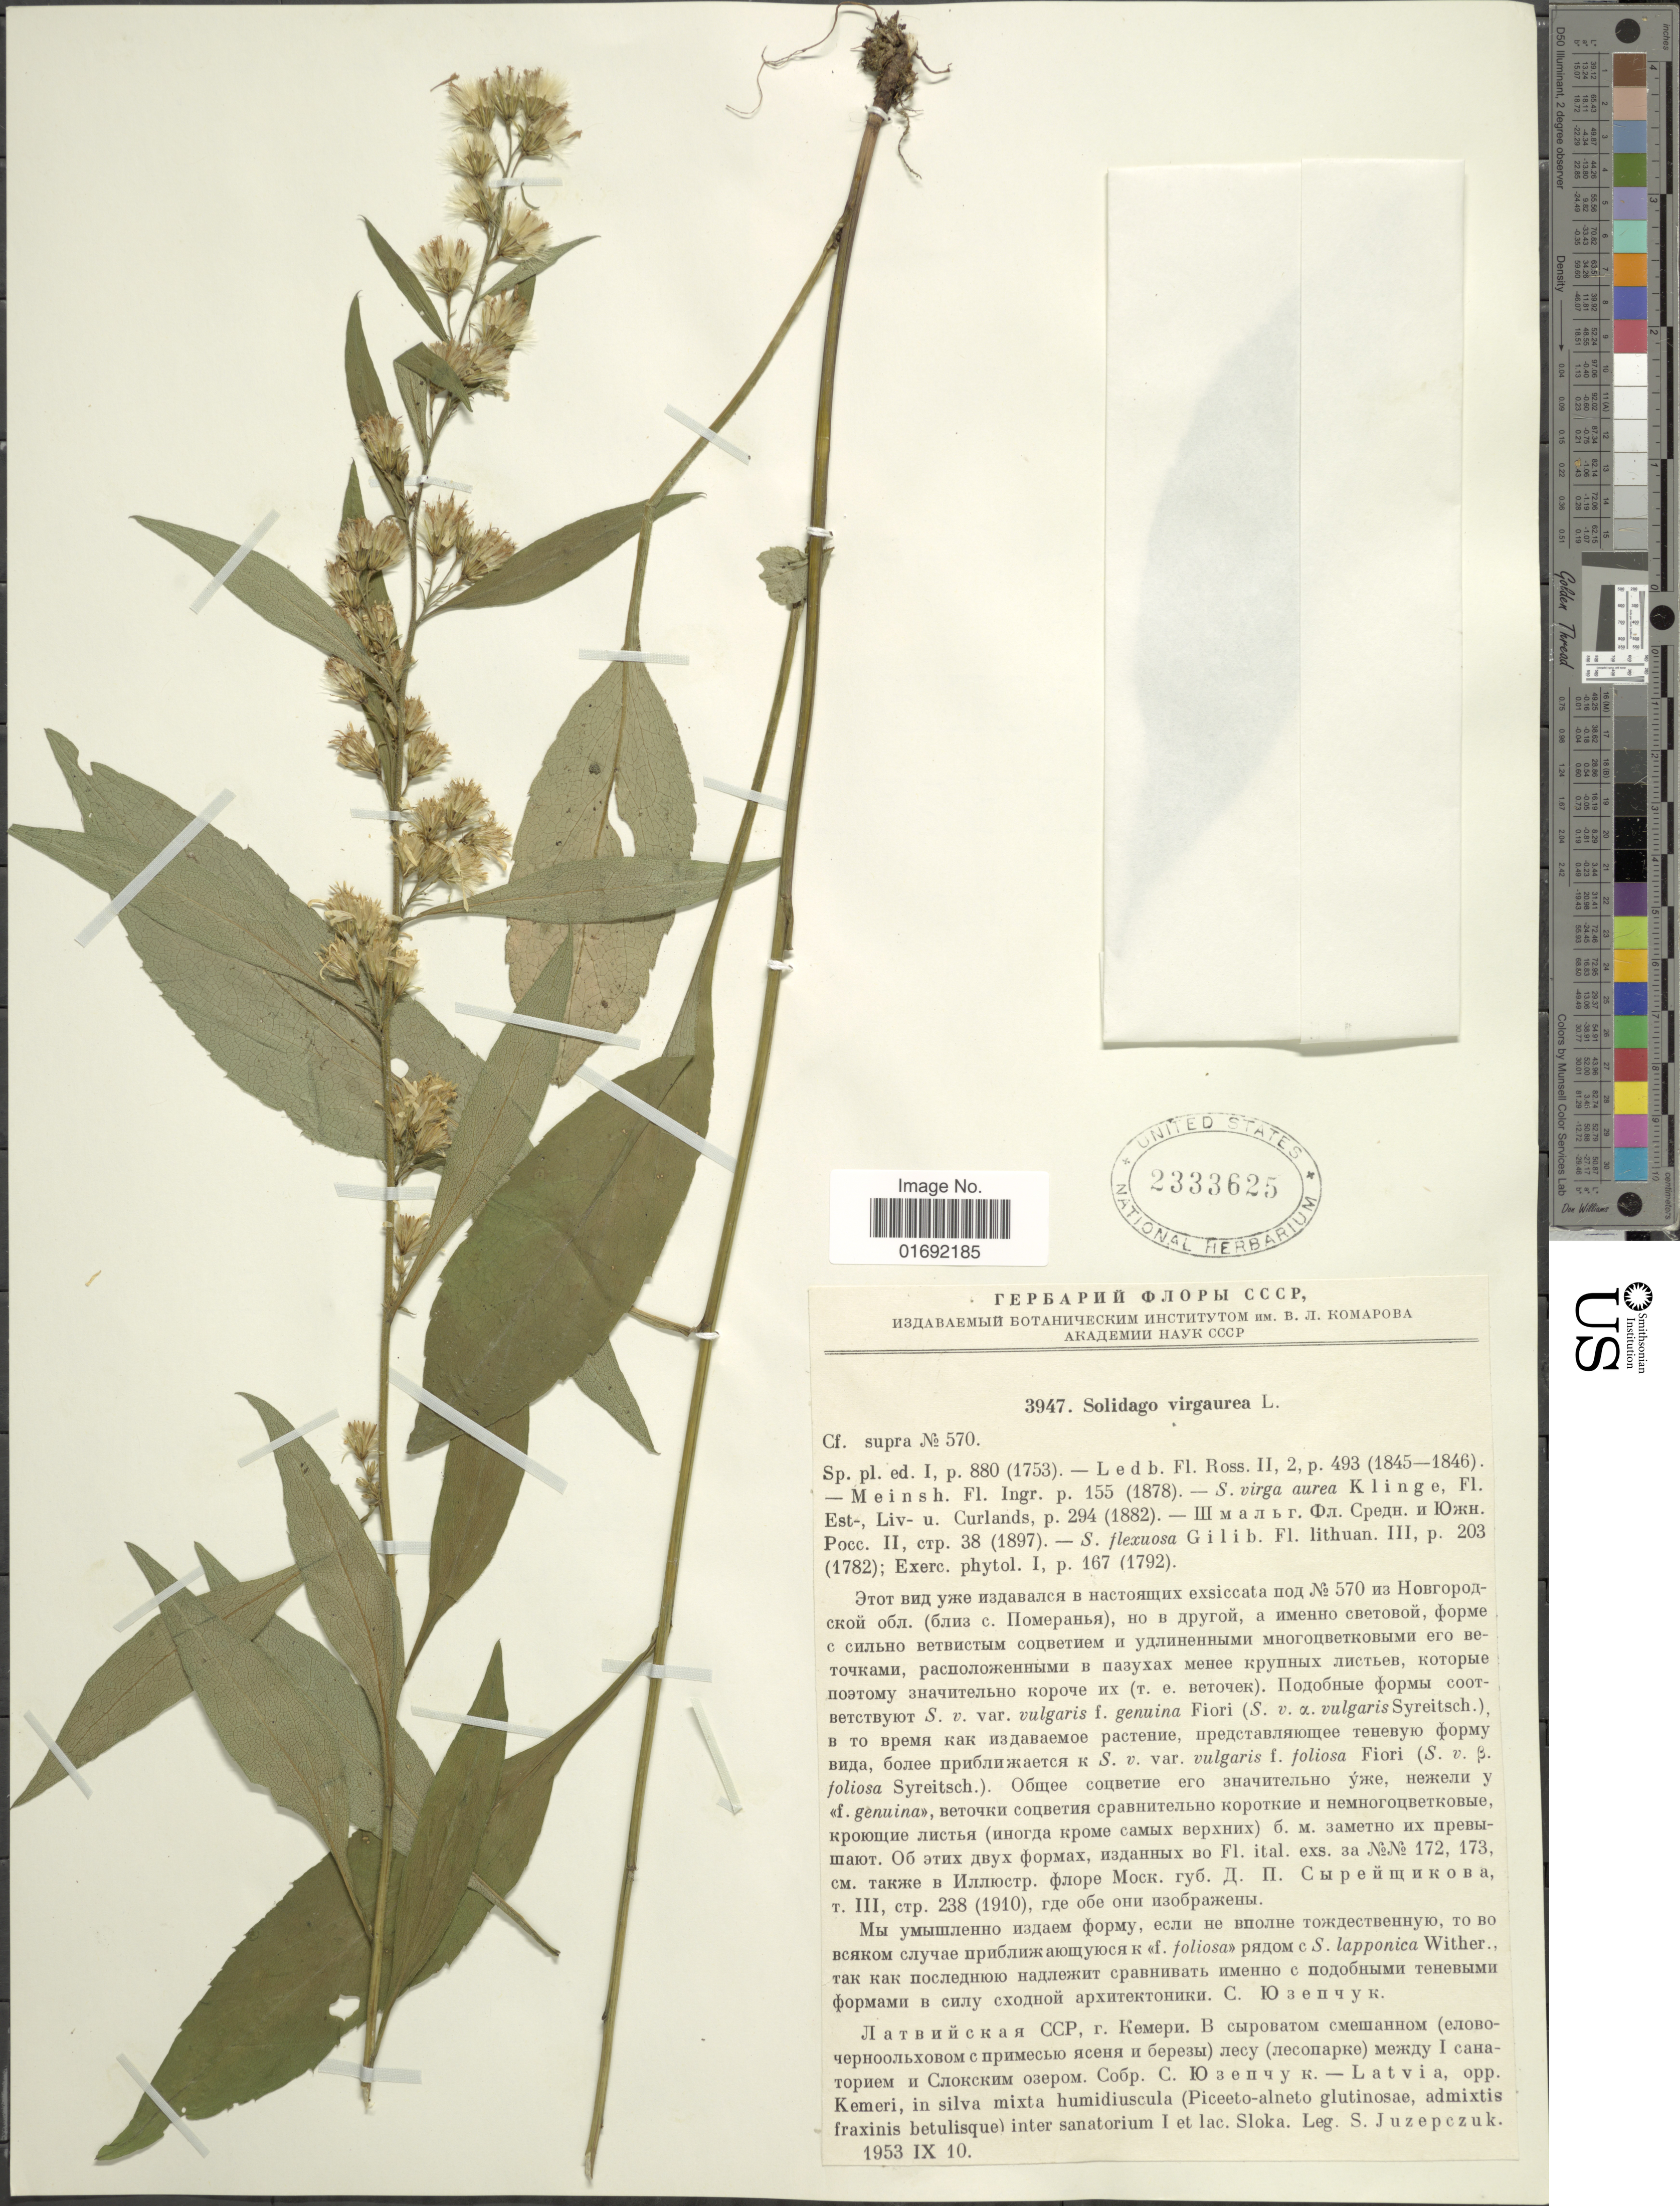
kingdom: Plantae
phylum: Tracheophyta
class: Magnoliopsida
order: Asterales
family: Asteraceae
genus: Solidago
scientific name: Solidago virgaurea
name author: L.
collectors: S. V. Juzepczuk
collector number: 3947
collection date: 1953-09-10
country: Latvia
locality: Opp. kemeri, inter sanatorium I et lac. Sloka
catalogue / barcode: US 2333625